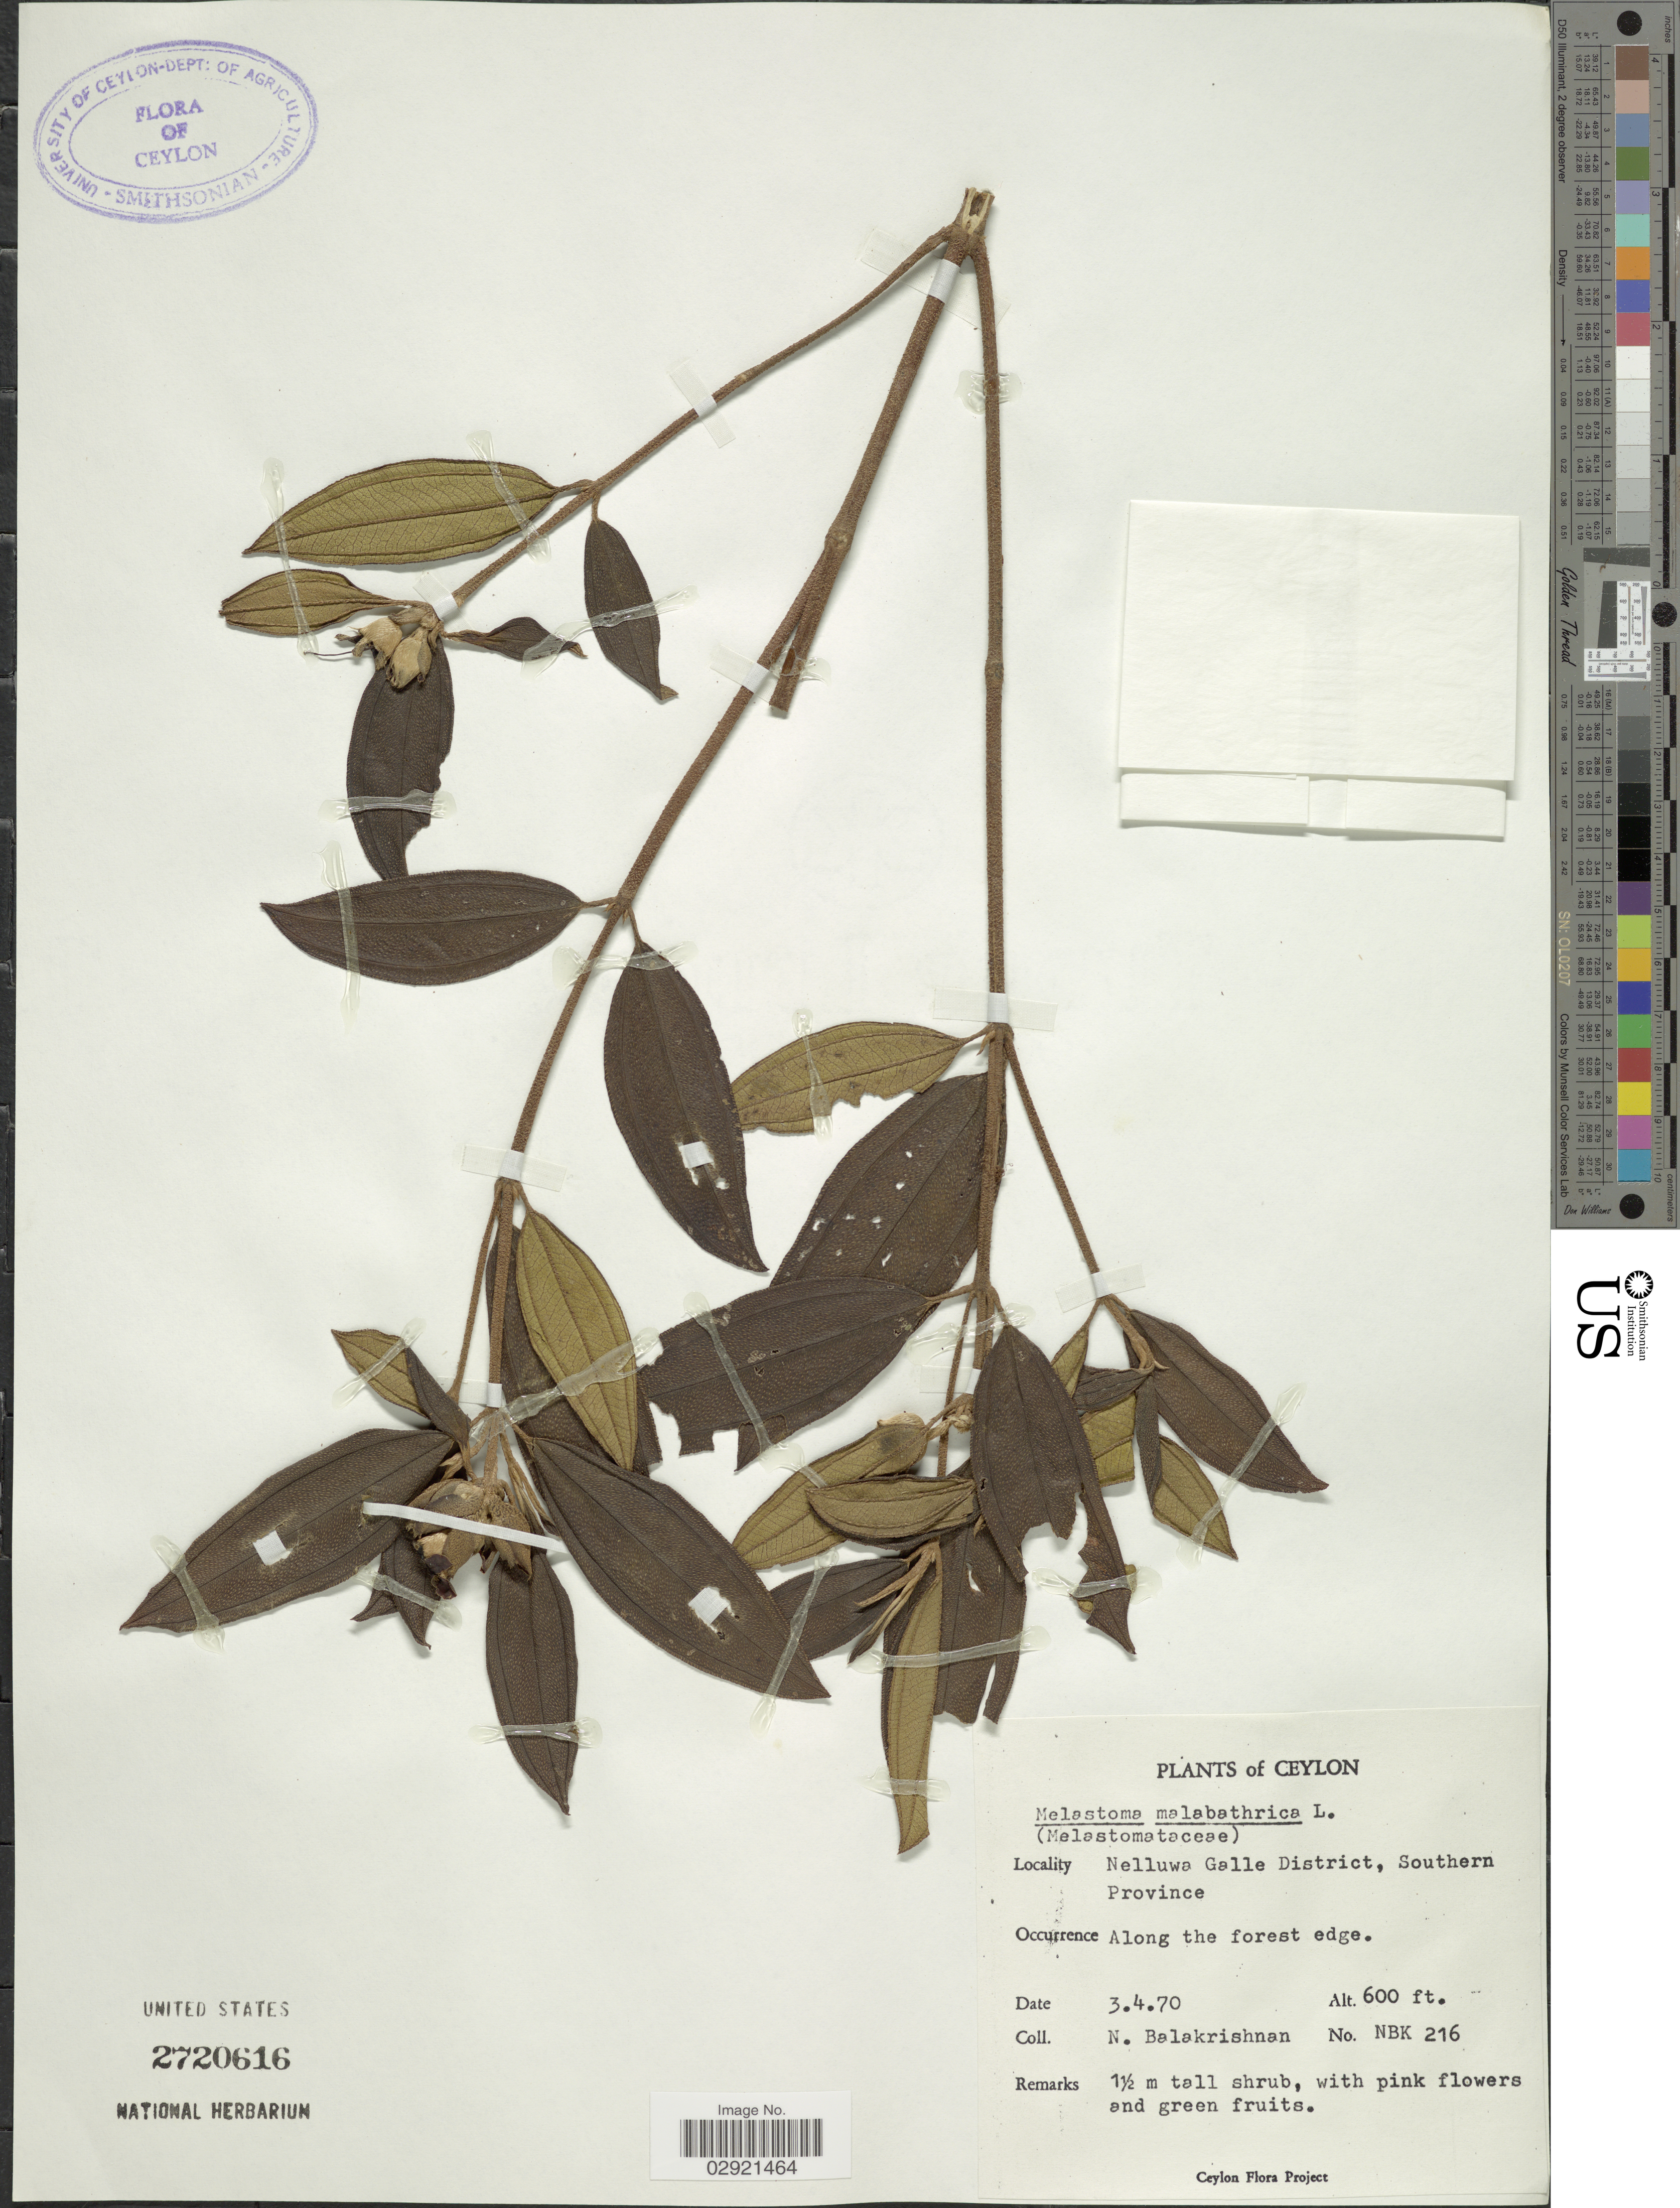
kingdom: Plantae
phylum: Tracheophyta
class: Magnoliopsida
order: Myrtales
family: Melastomataceae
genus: Melastoma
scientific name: Melastoma malabathricum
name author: L.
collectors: N. Balakrishnan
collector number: NBK216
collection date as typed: Transcribed d/m/y: 3/4/70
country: Sri Lanka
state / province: Southern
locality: Nelluwa Galle District. Ceylon.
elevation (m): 183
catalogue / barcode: US 2720616